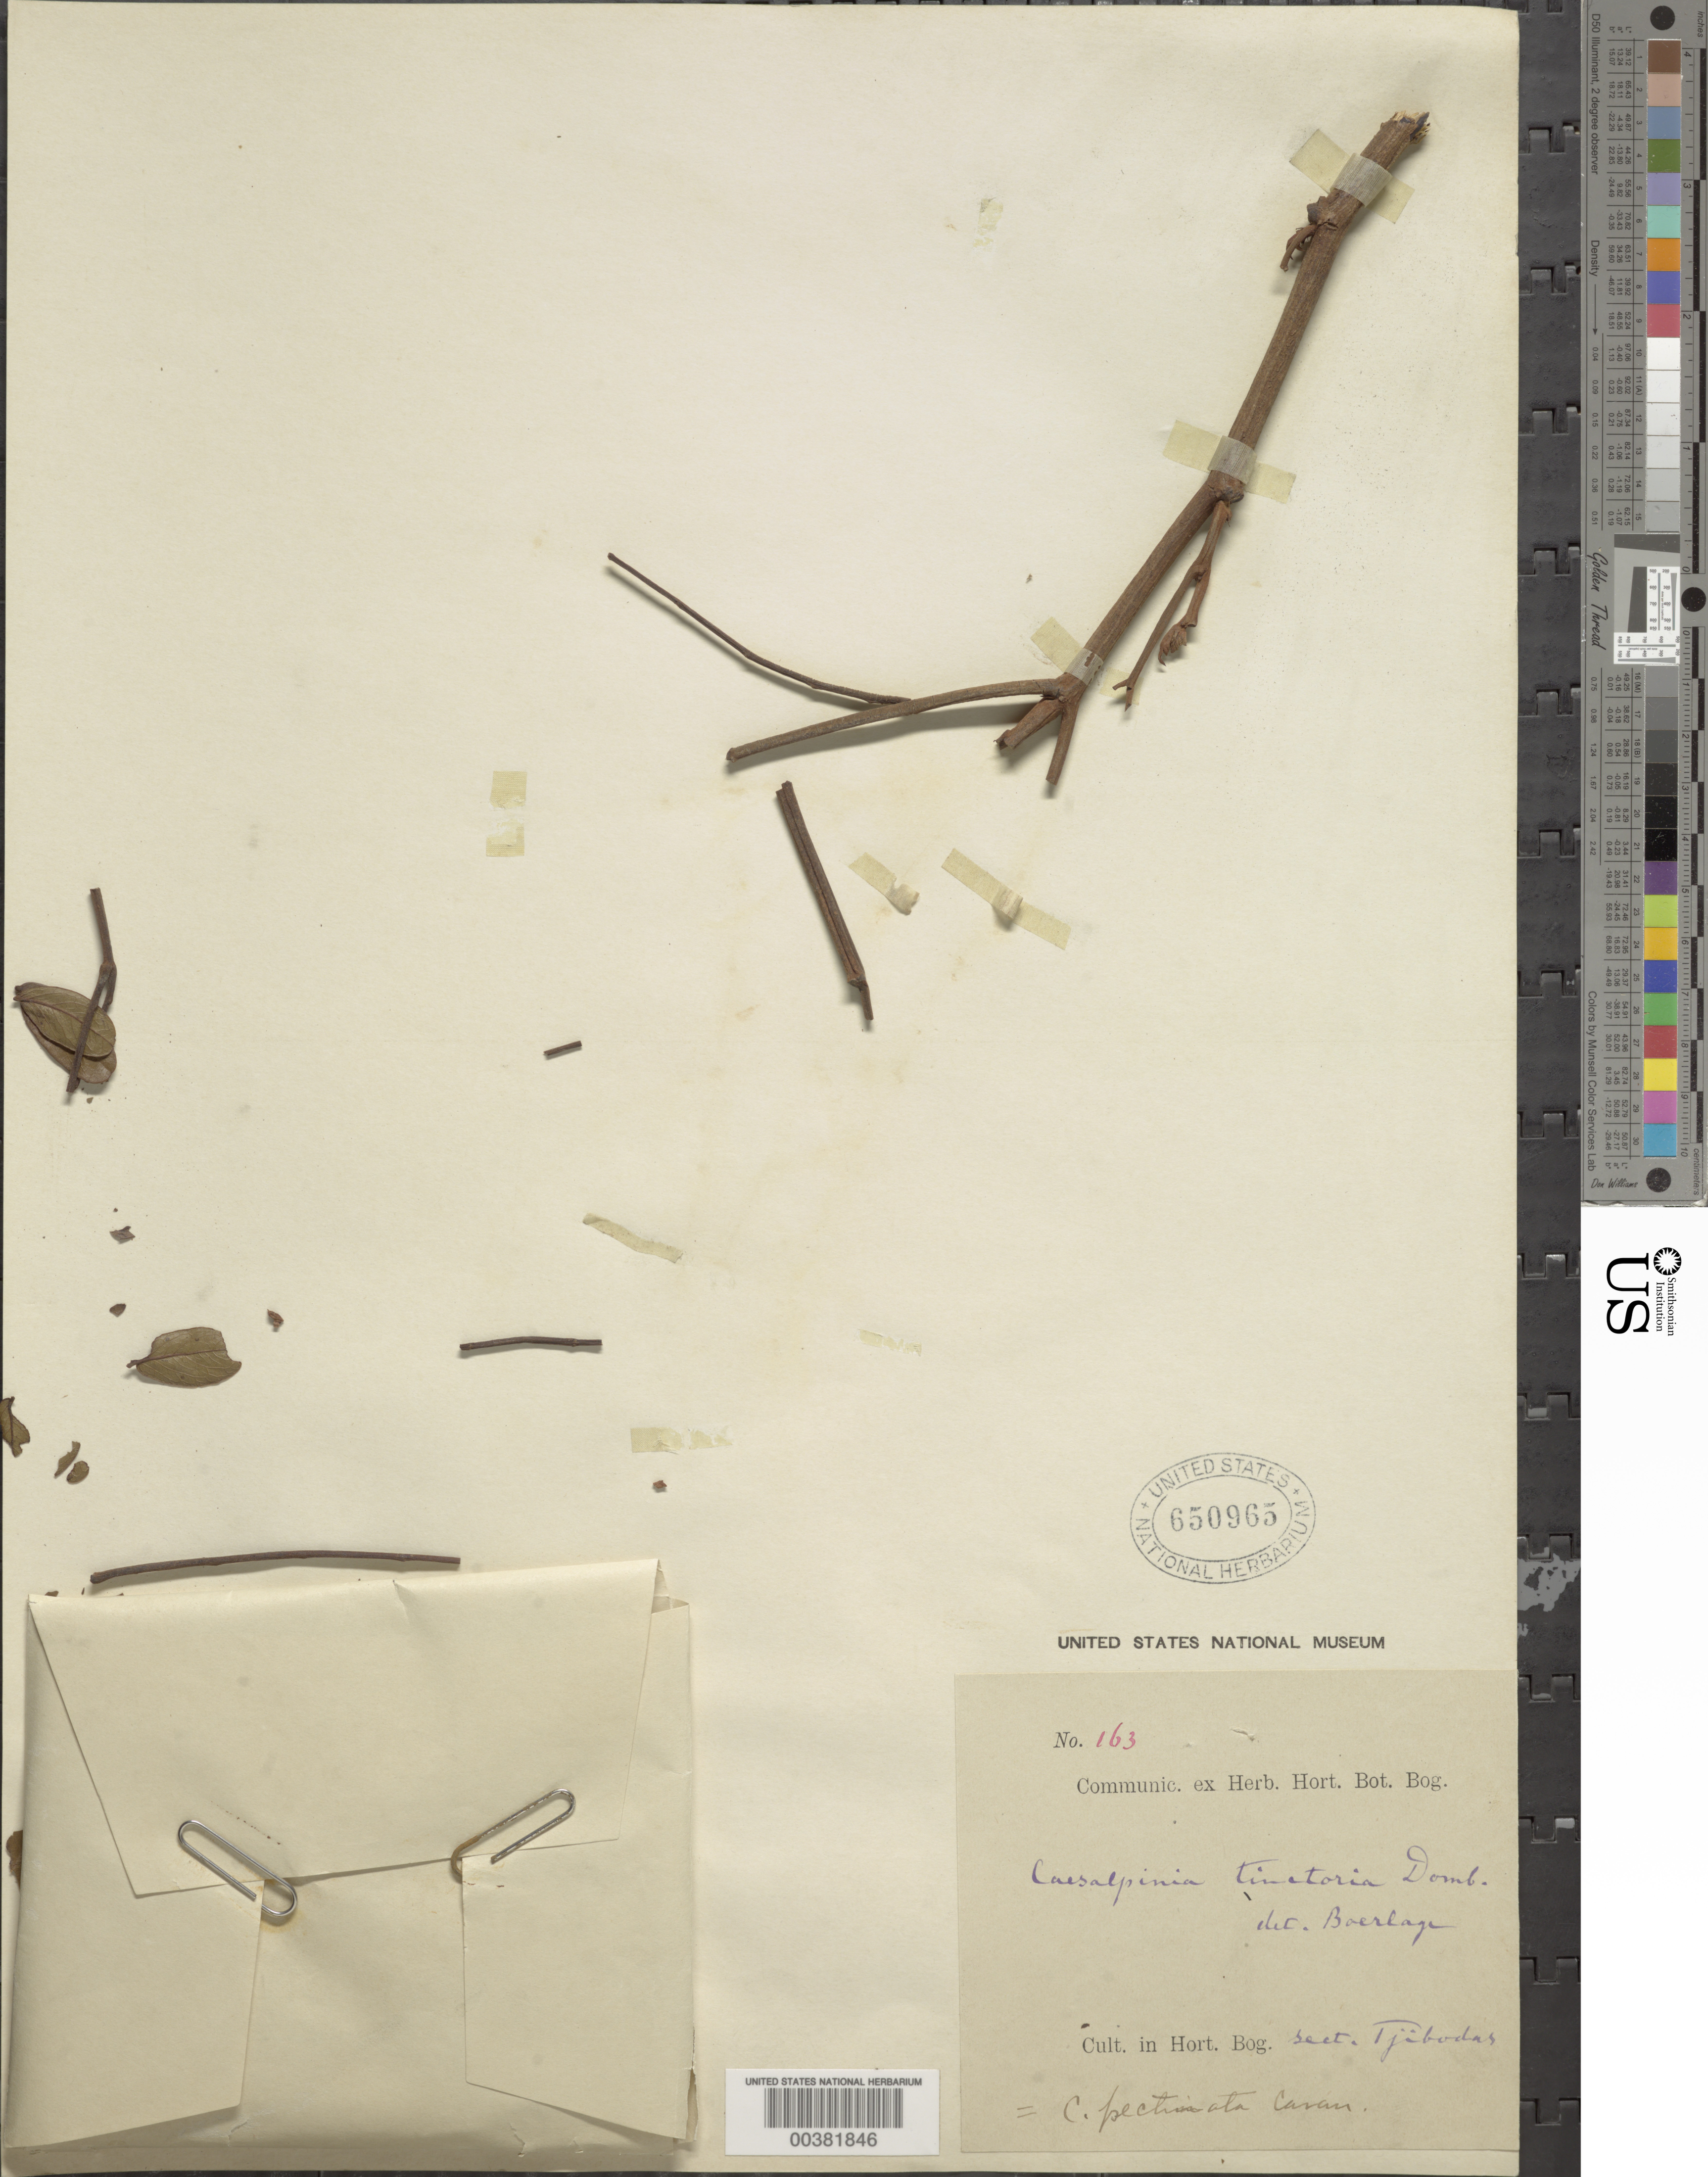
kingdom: Plantae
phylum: Tracheophyta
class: Magnoliopsida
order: Fabales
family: Fabaceae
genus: Tara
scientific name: Tara spinosa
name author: (Molina) Britton & Rose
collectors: F. R. Fosberg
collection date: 1946-08-19/1946-08-21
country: Micronesia, Federated States of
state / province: Kosrae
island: Lelu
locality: Lela (Lele) Harbor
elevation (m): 1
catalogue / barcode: US 650965